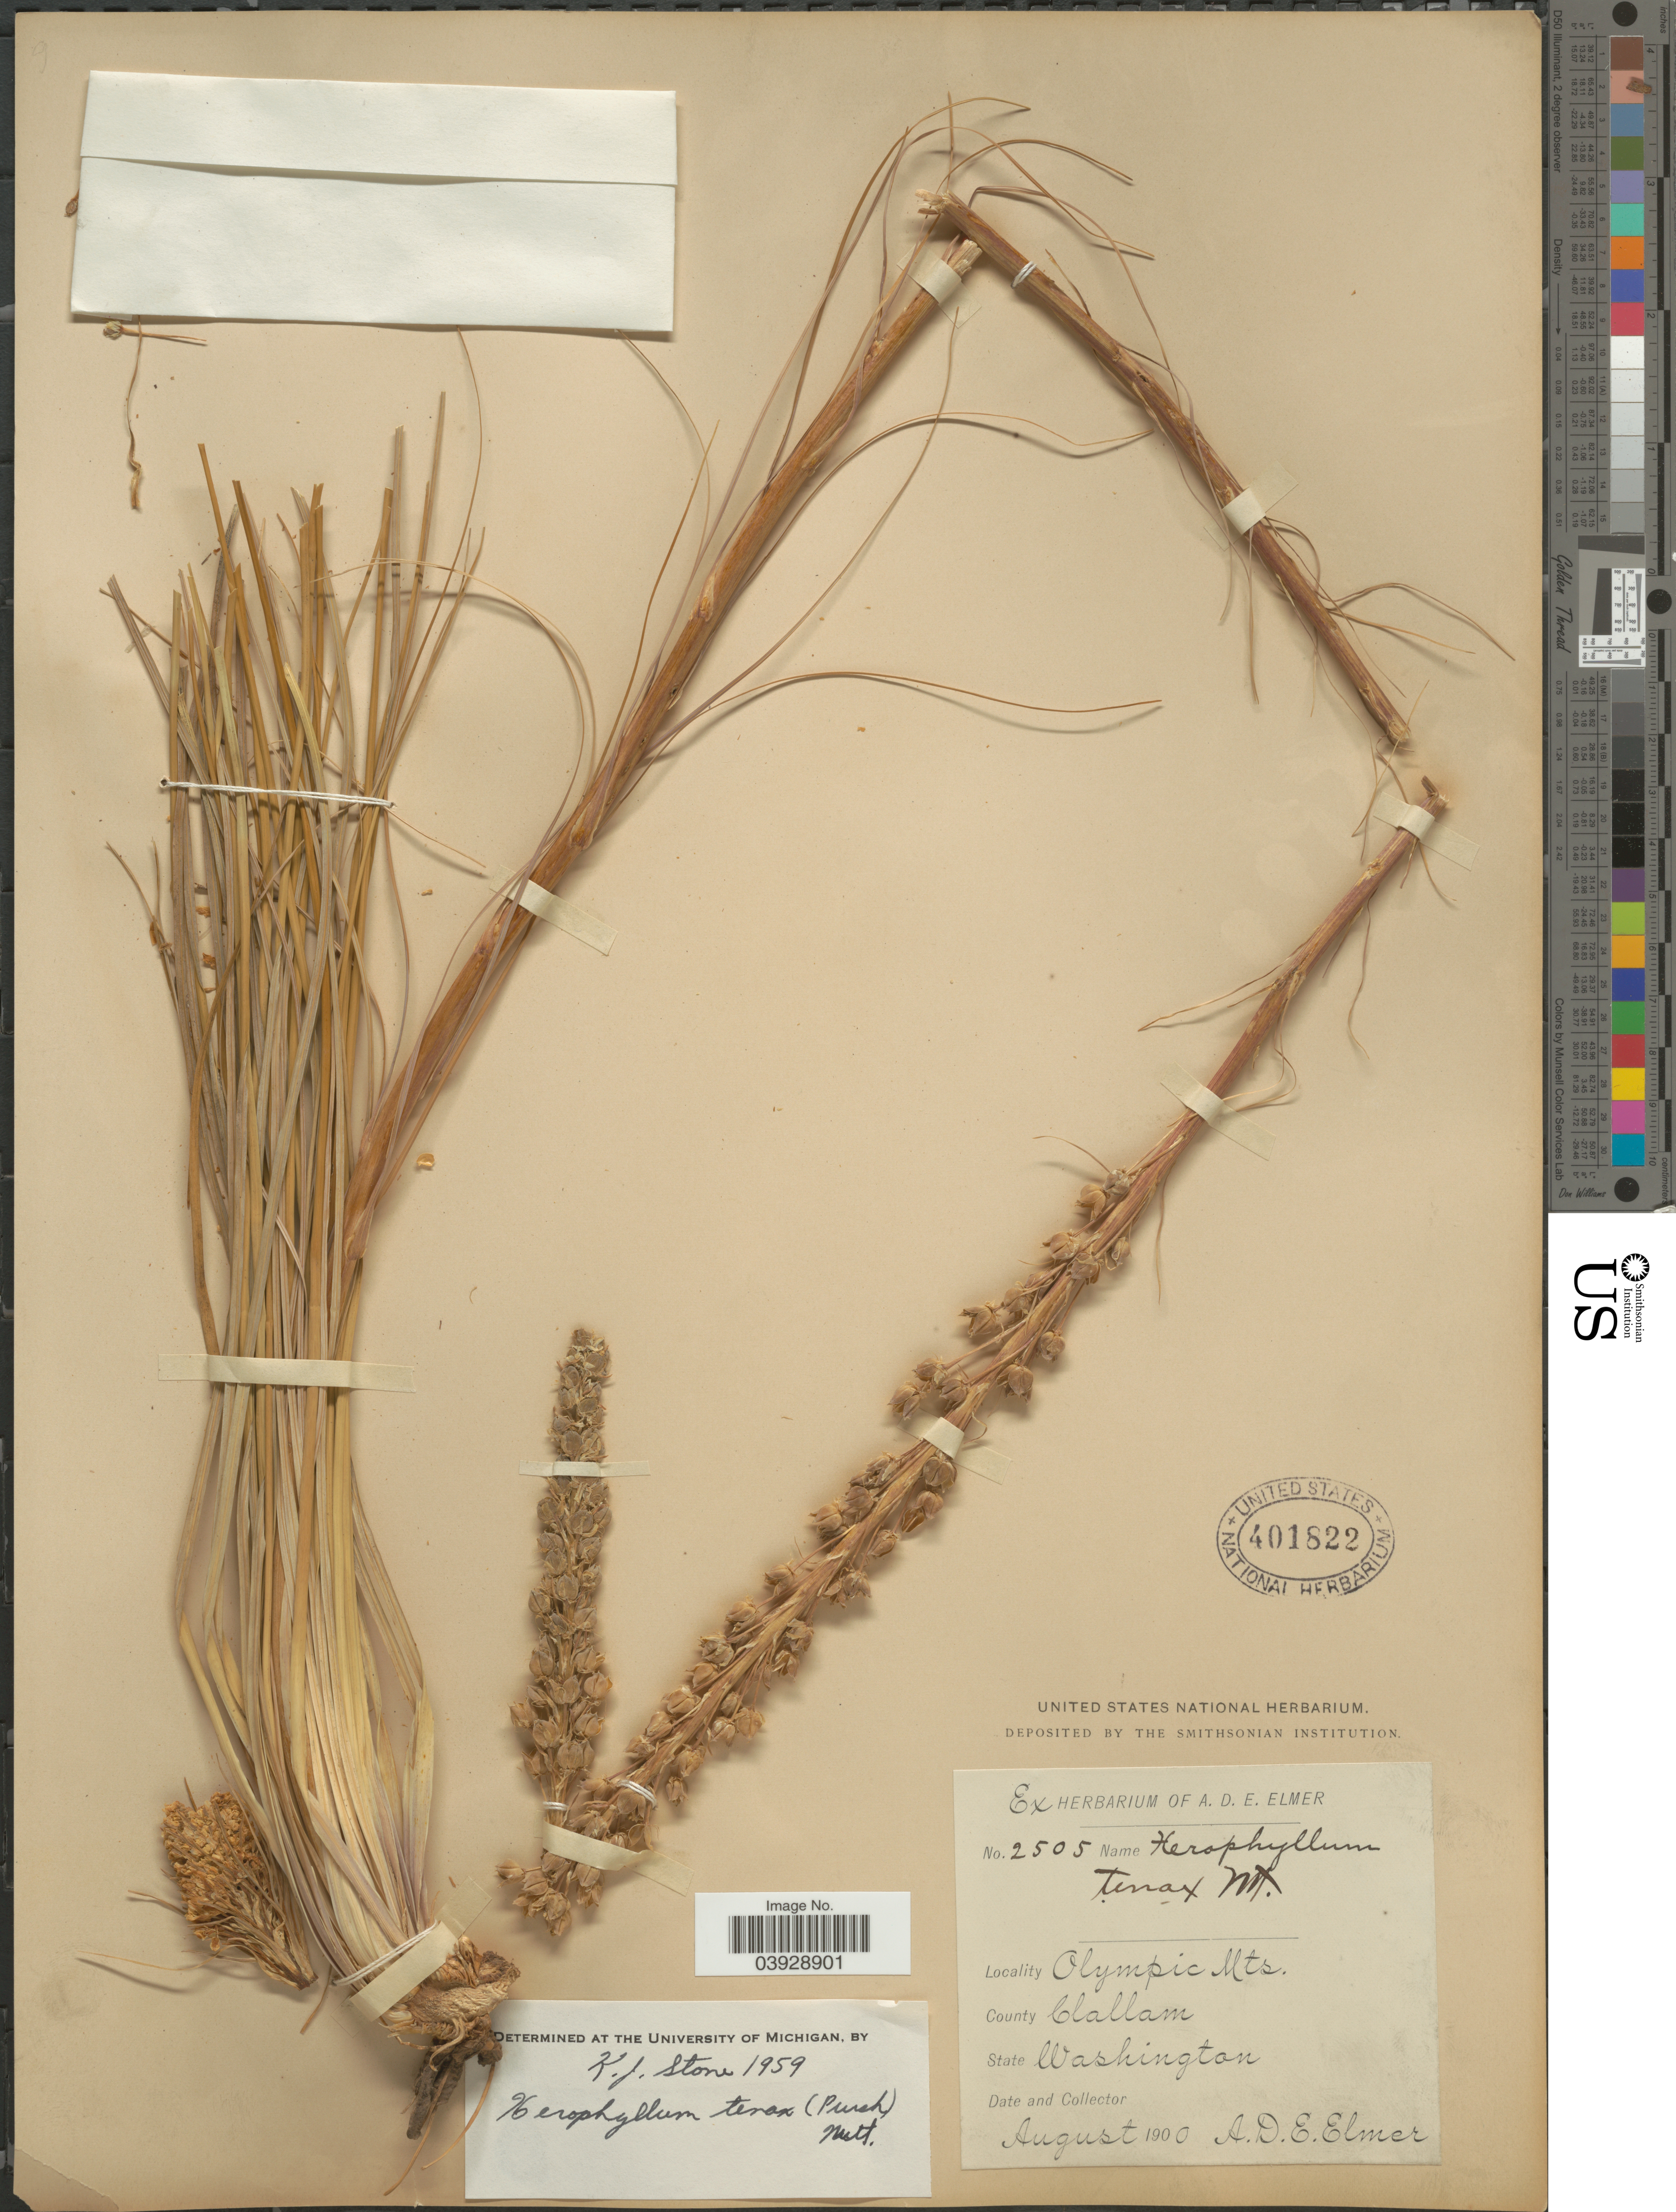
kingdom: Plantae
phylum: Tracheophyta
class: Liliopsida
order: Liliales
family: Melanthiaceae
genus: Xerophyllum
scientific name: Xerophyllum tenax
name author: (Pursh) Nutt.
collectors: A. D. E. Elmer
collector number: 2505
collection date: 1900-08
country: United States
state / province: Washington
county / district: Clallam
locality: Olympic Mts. County Clallam.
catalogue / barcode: US 401822